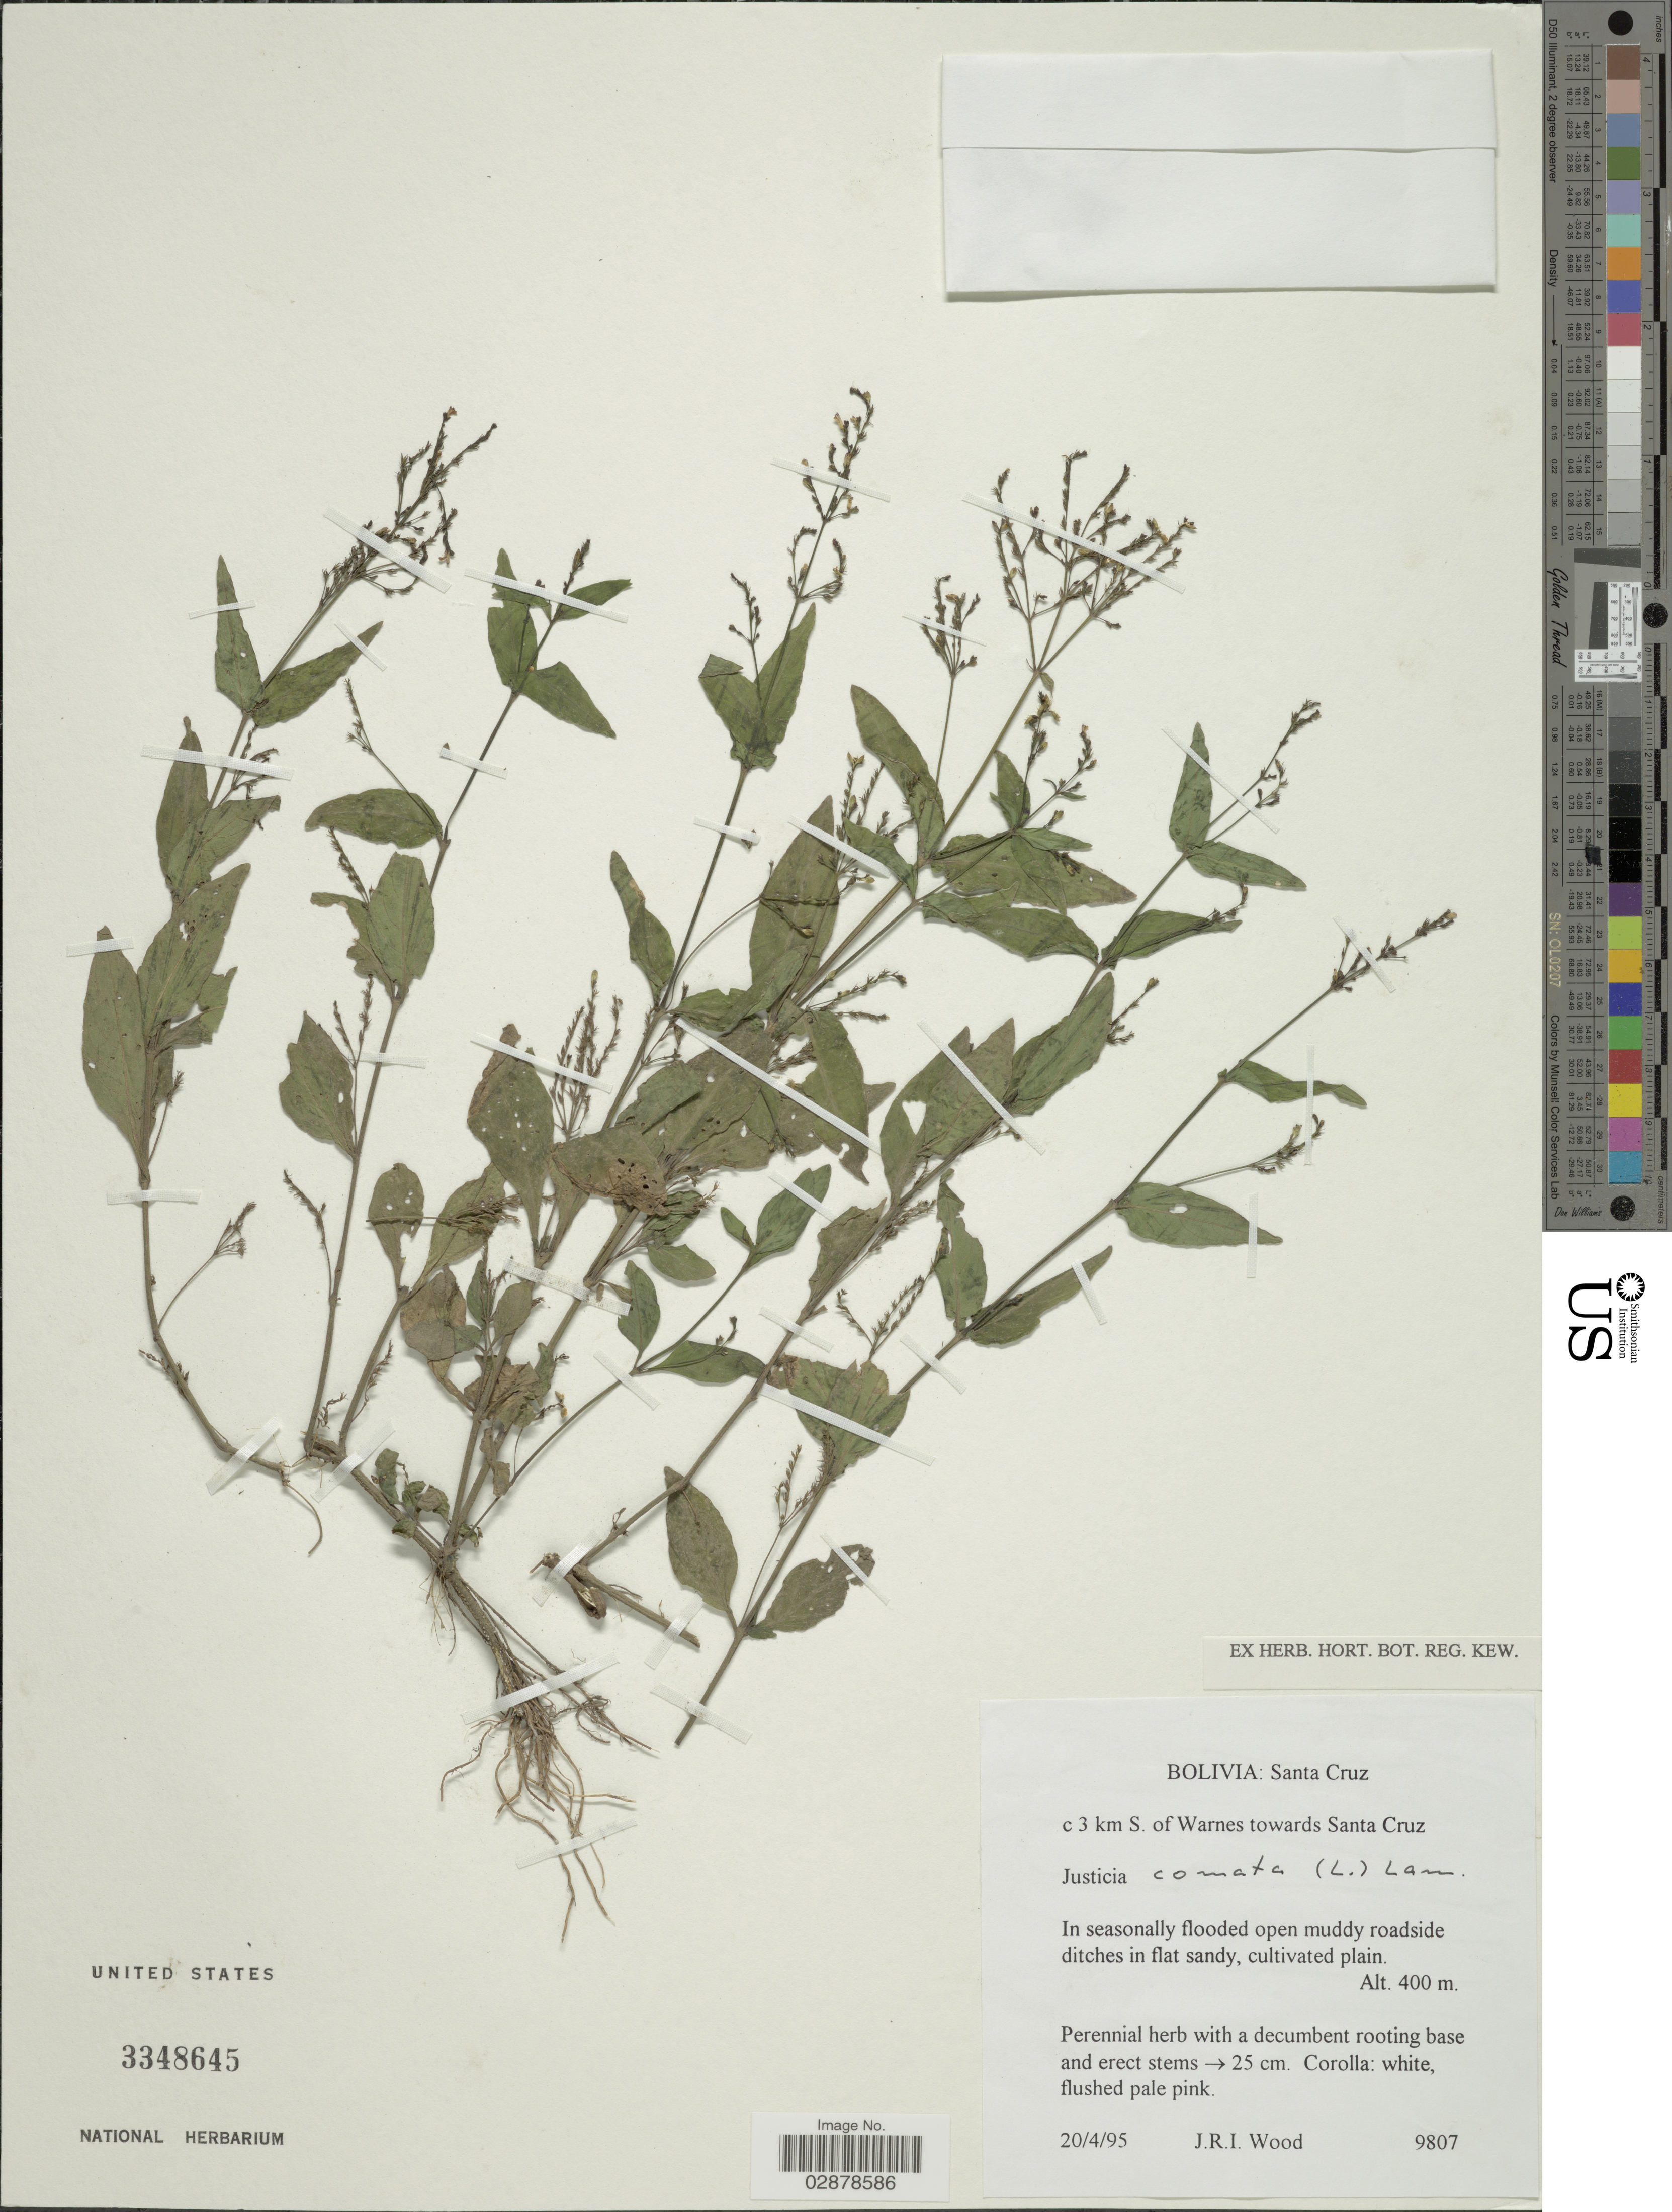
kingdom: Plantae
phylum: Tracheophyta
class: Magnoliopsida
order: Lamiales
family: Acanthaceae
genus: Justicia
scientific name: Justicia comata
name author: (L.) Lam.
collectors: J. R. I. Wood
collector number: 9807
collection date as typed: Transcribed d/m/y: 20/4/95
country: Bolivia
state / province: Santa Cruz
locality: C 3 km S. of Warnes towards Santa Cruz.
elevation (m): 400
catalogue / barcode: US 3348645